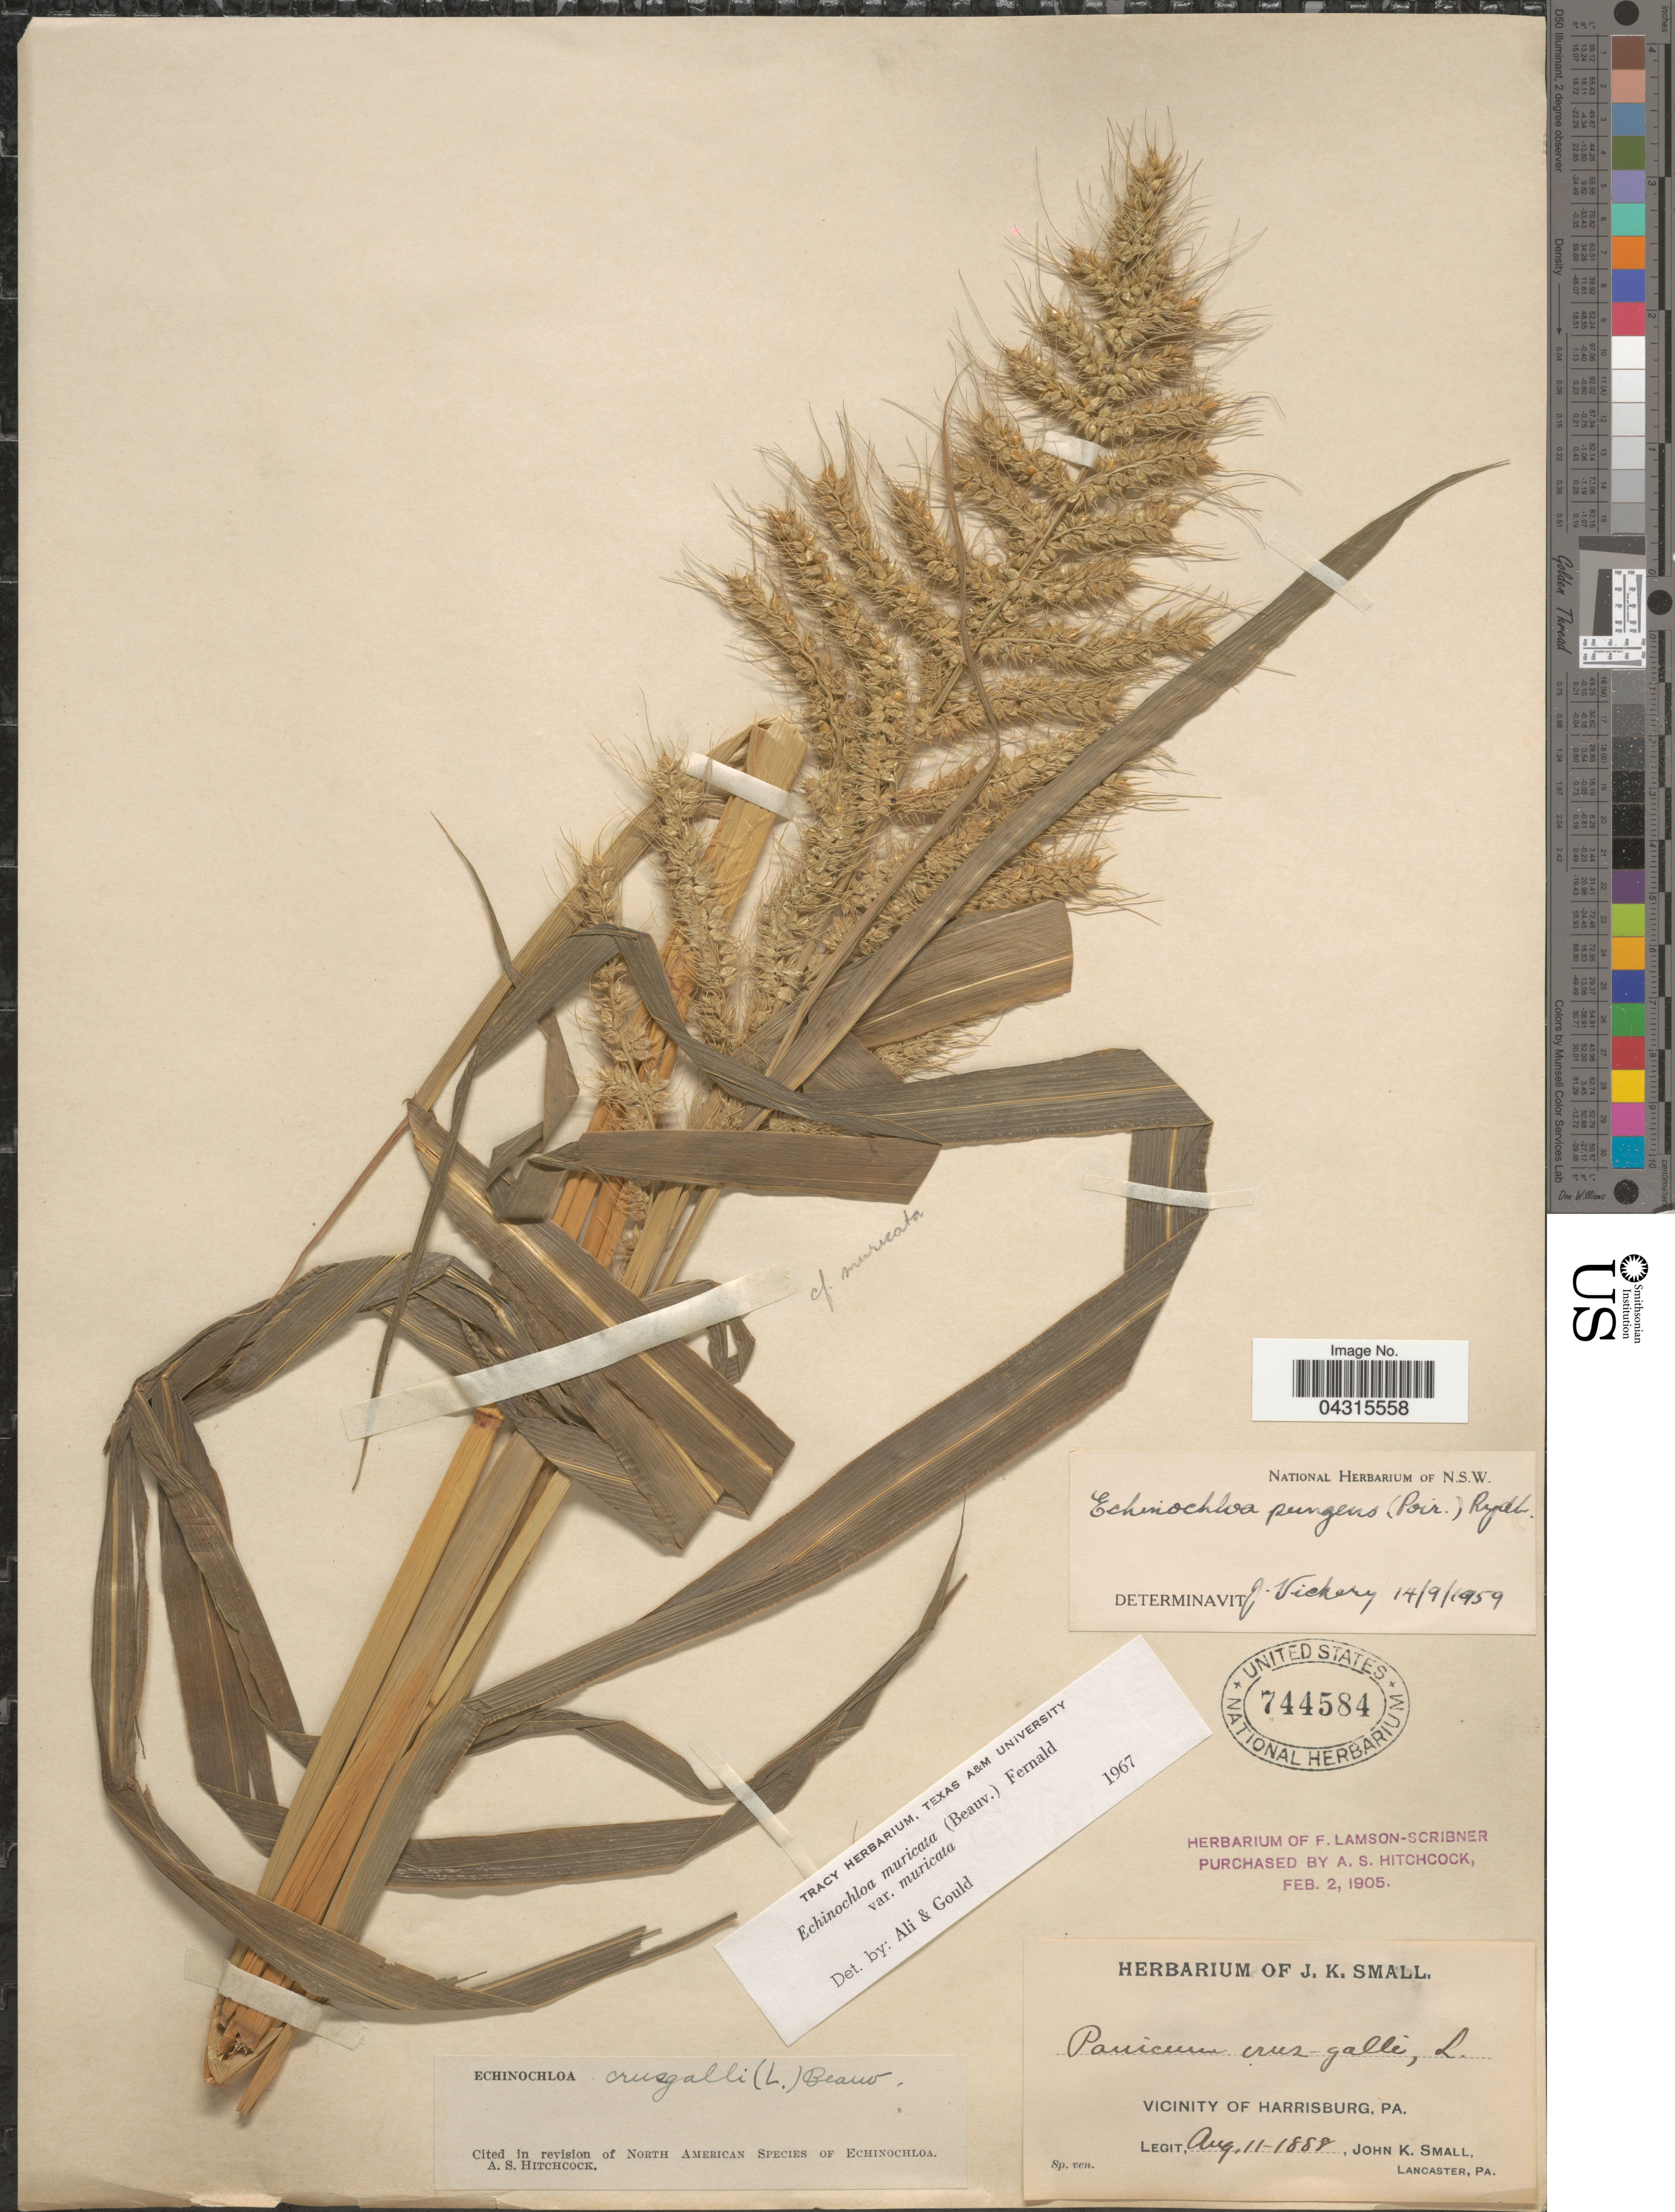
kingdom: Plantae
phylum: Tracheophyta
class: Liliopsida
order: Poales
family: Poaceae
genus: Echinochloa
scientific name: Echinochloa muricata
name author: (P. Beauv.) Fernald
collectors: J. K. Small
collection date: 1888-08-11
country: United States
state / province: Pennsylvania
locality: Vicinity Of Harrisburg.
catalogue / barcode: US 744584